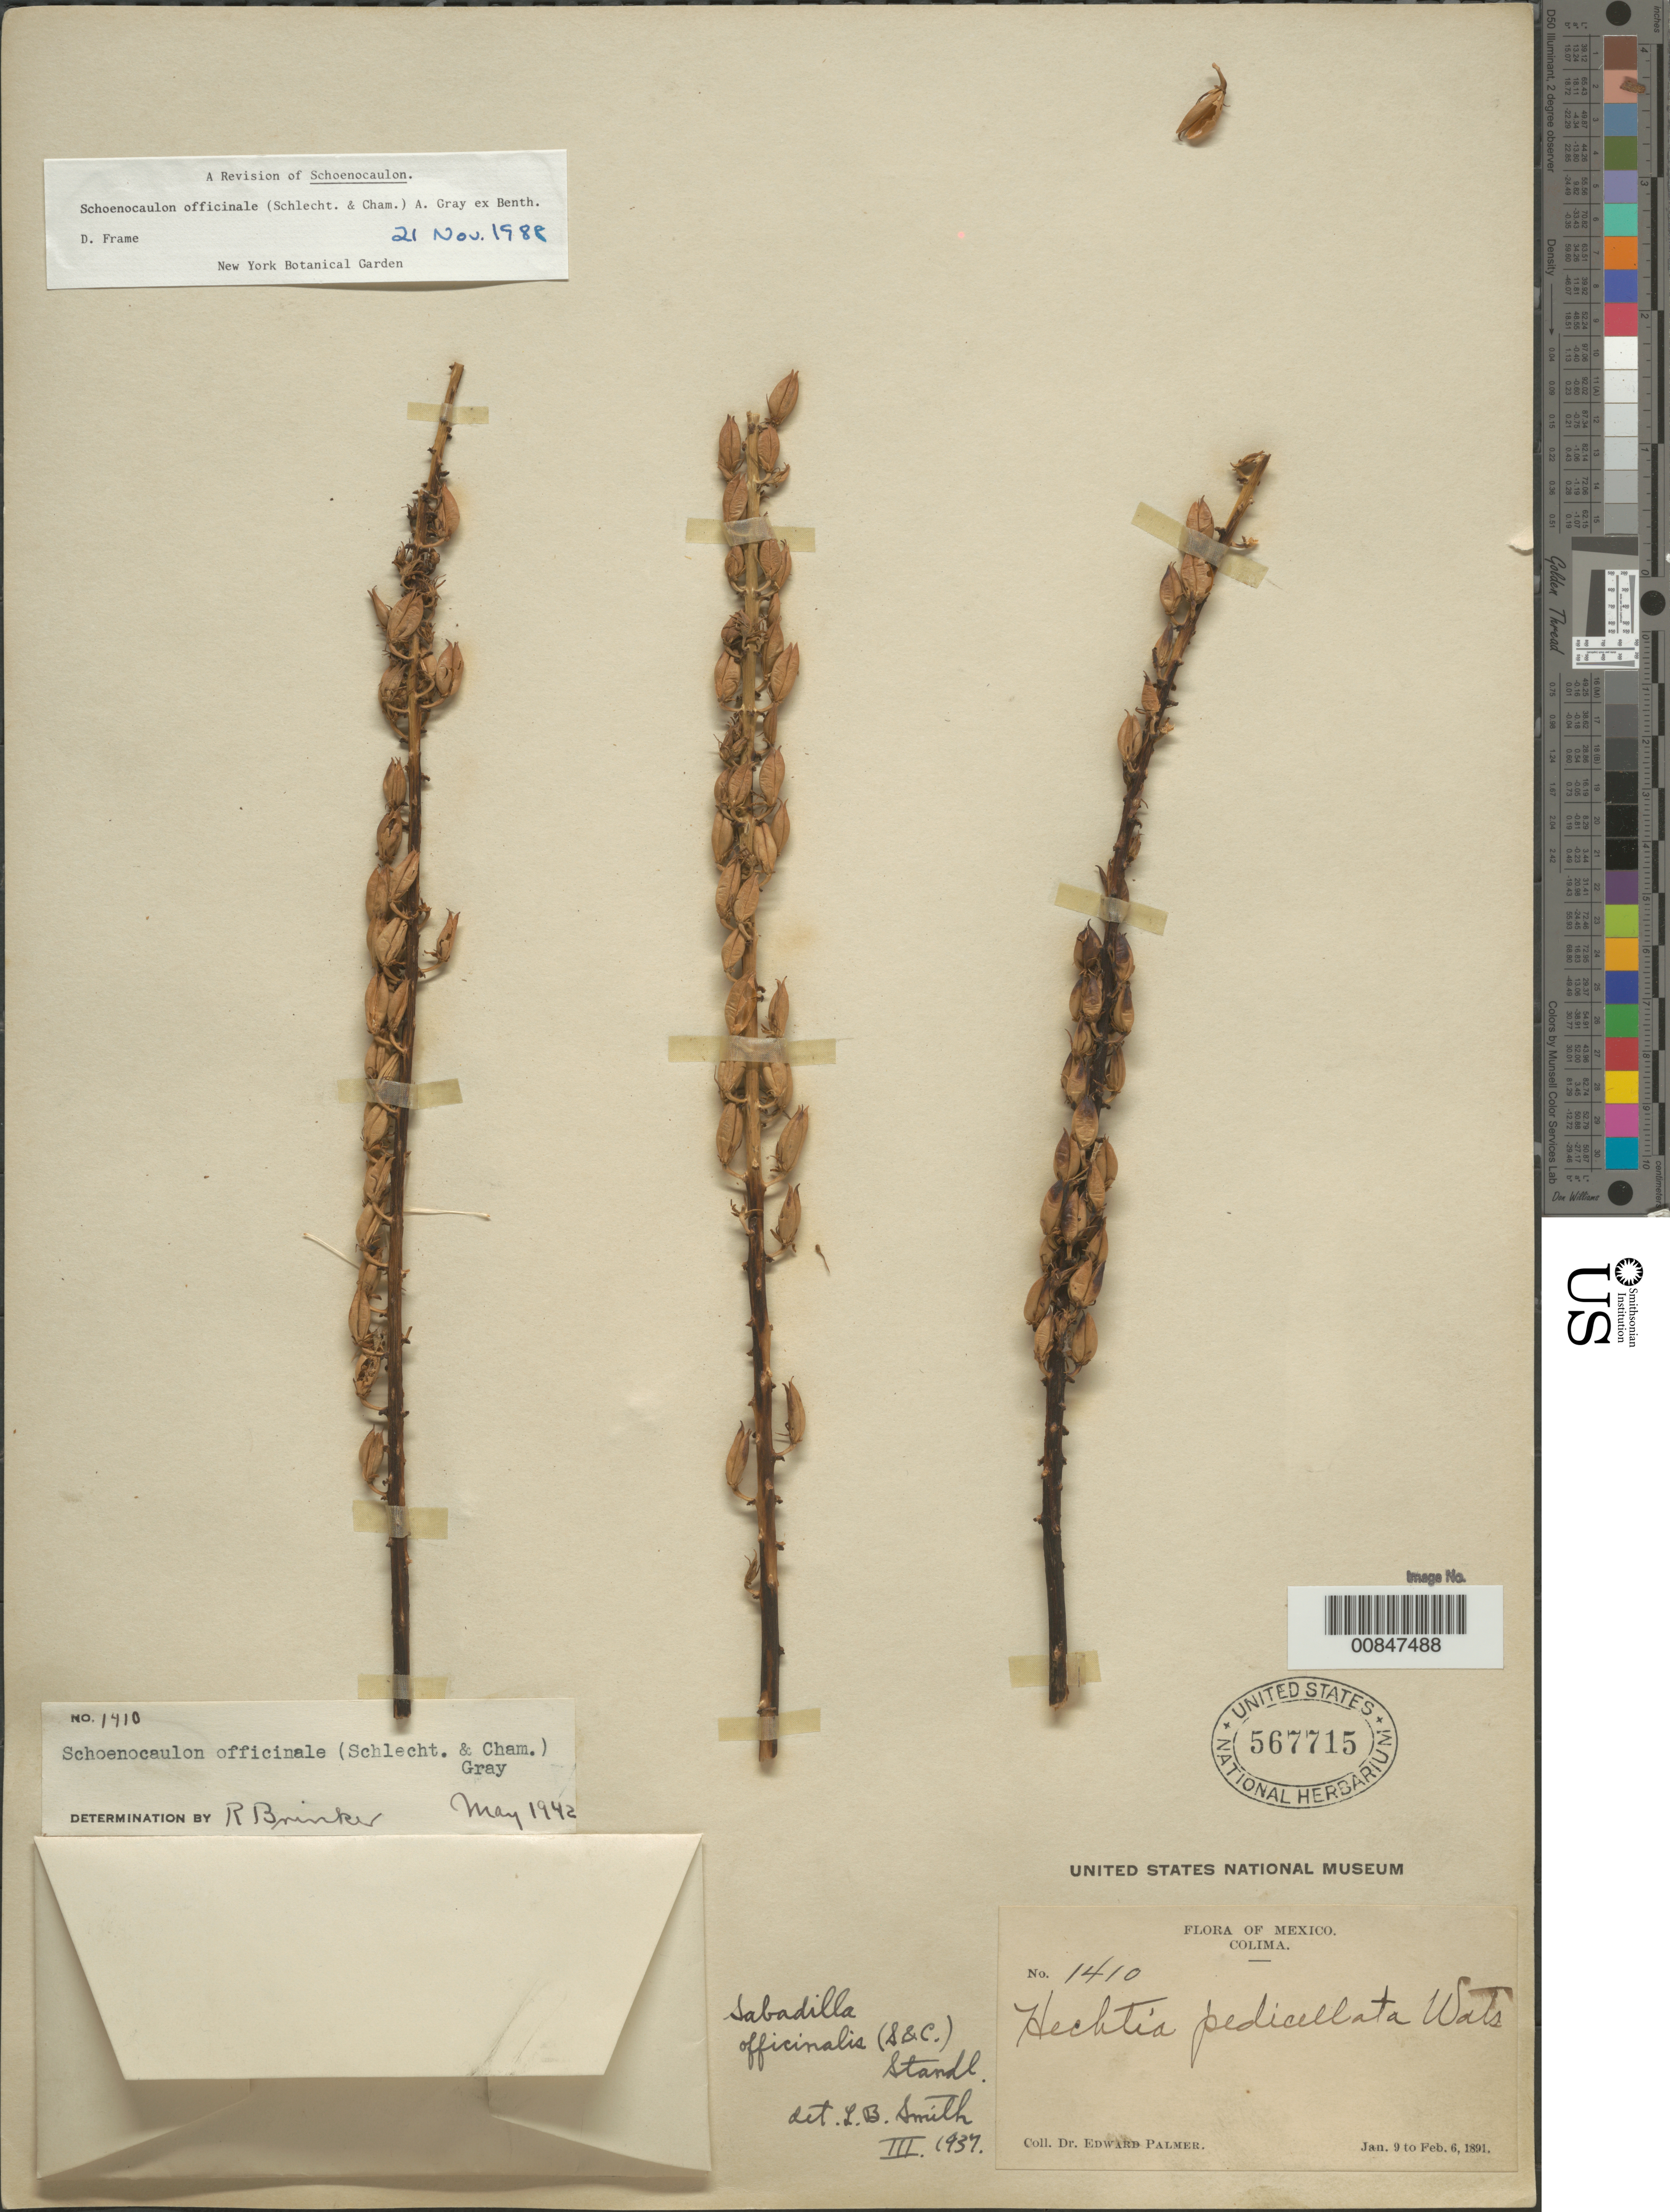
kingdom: Plantae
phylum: Tracheophyta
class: Liliopsida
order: Liliales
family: Melanthiaceae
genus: Schoenocaulon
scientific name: Schoenocaulon officinale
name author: (Schltdl.) A. Gray ex Benth.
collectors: E. Palmer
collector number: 1410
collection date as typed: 09 Jan 1891 to 06 Feb 1891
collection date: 1891-01-09/1891-02-06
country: Mexico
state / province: Colima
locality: Colima.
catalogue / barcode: US 567715